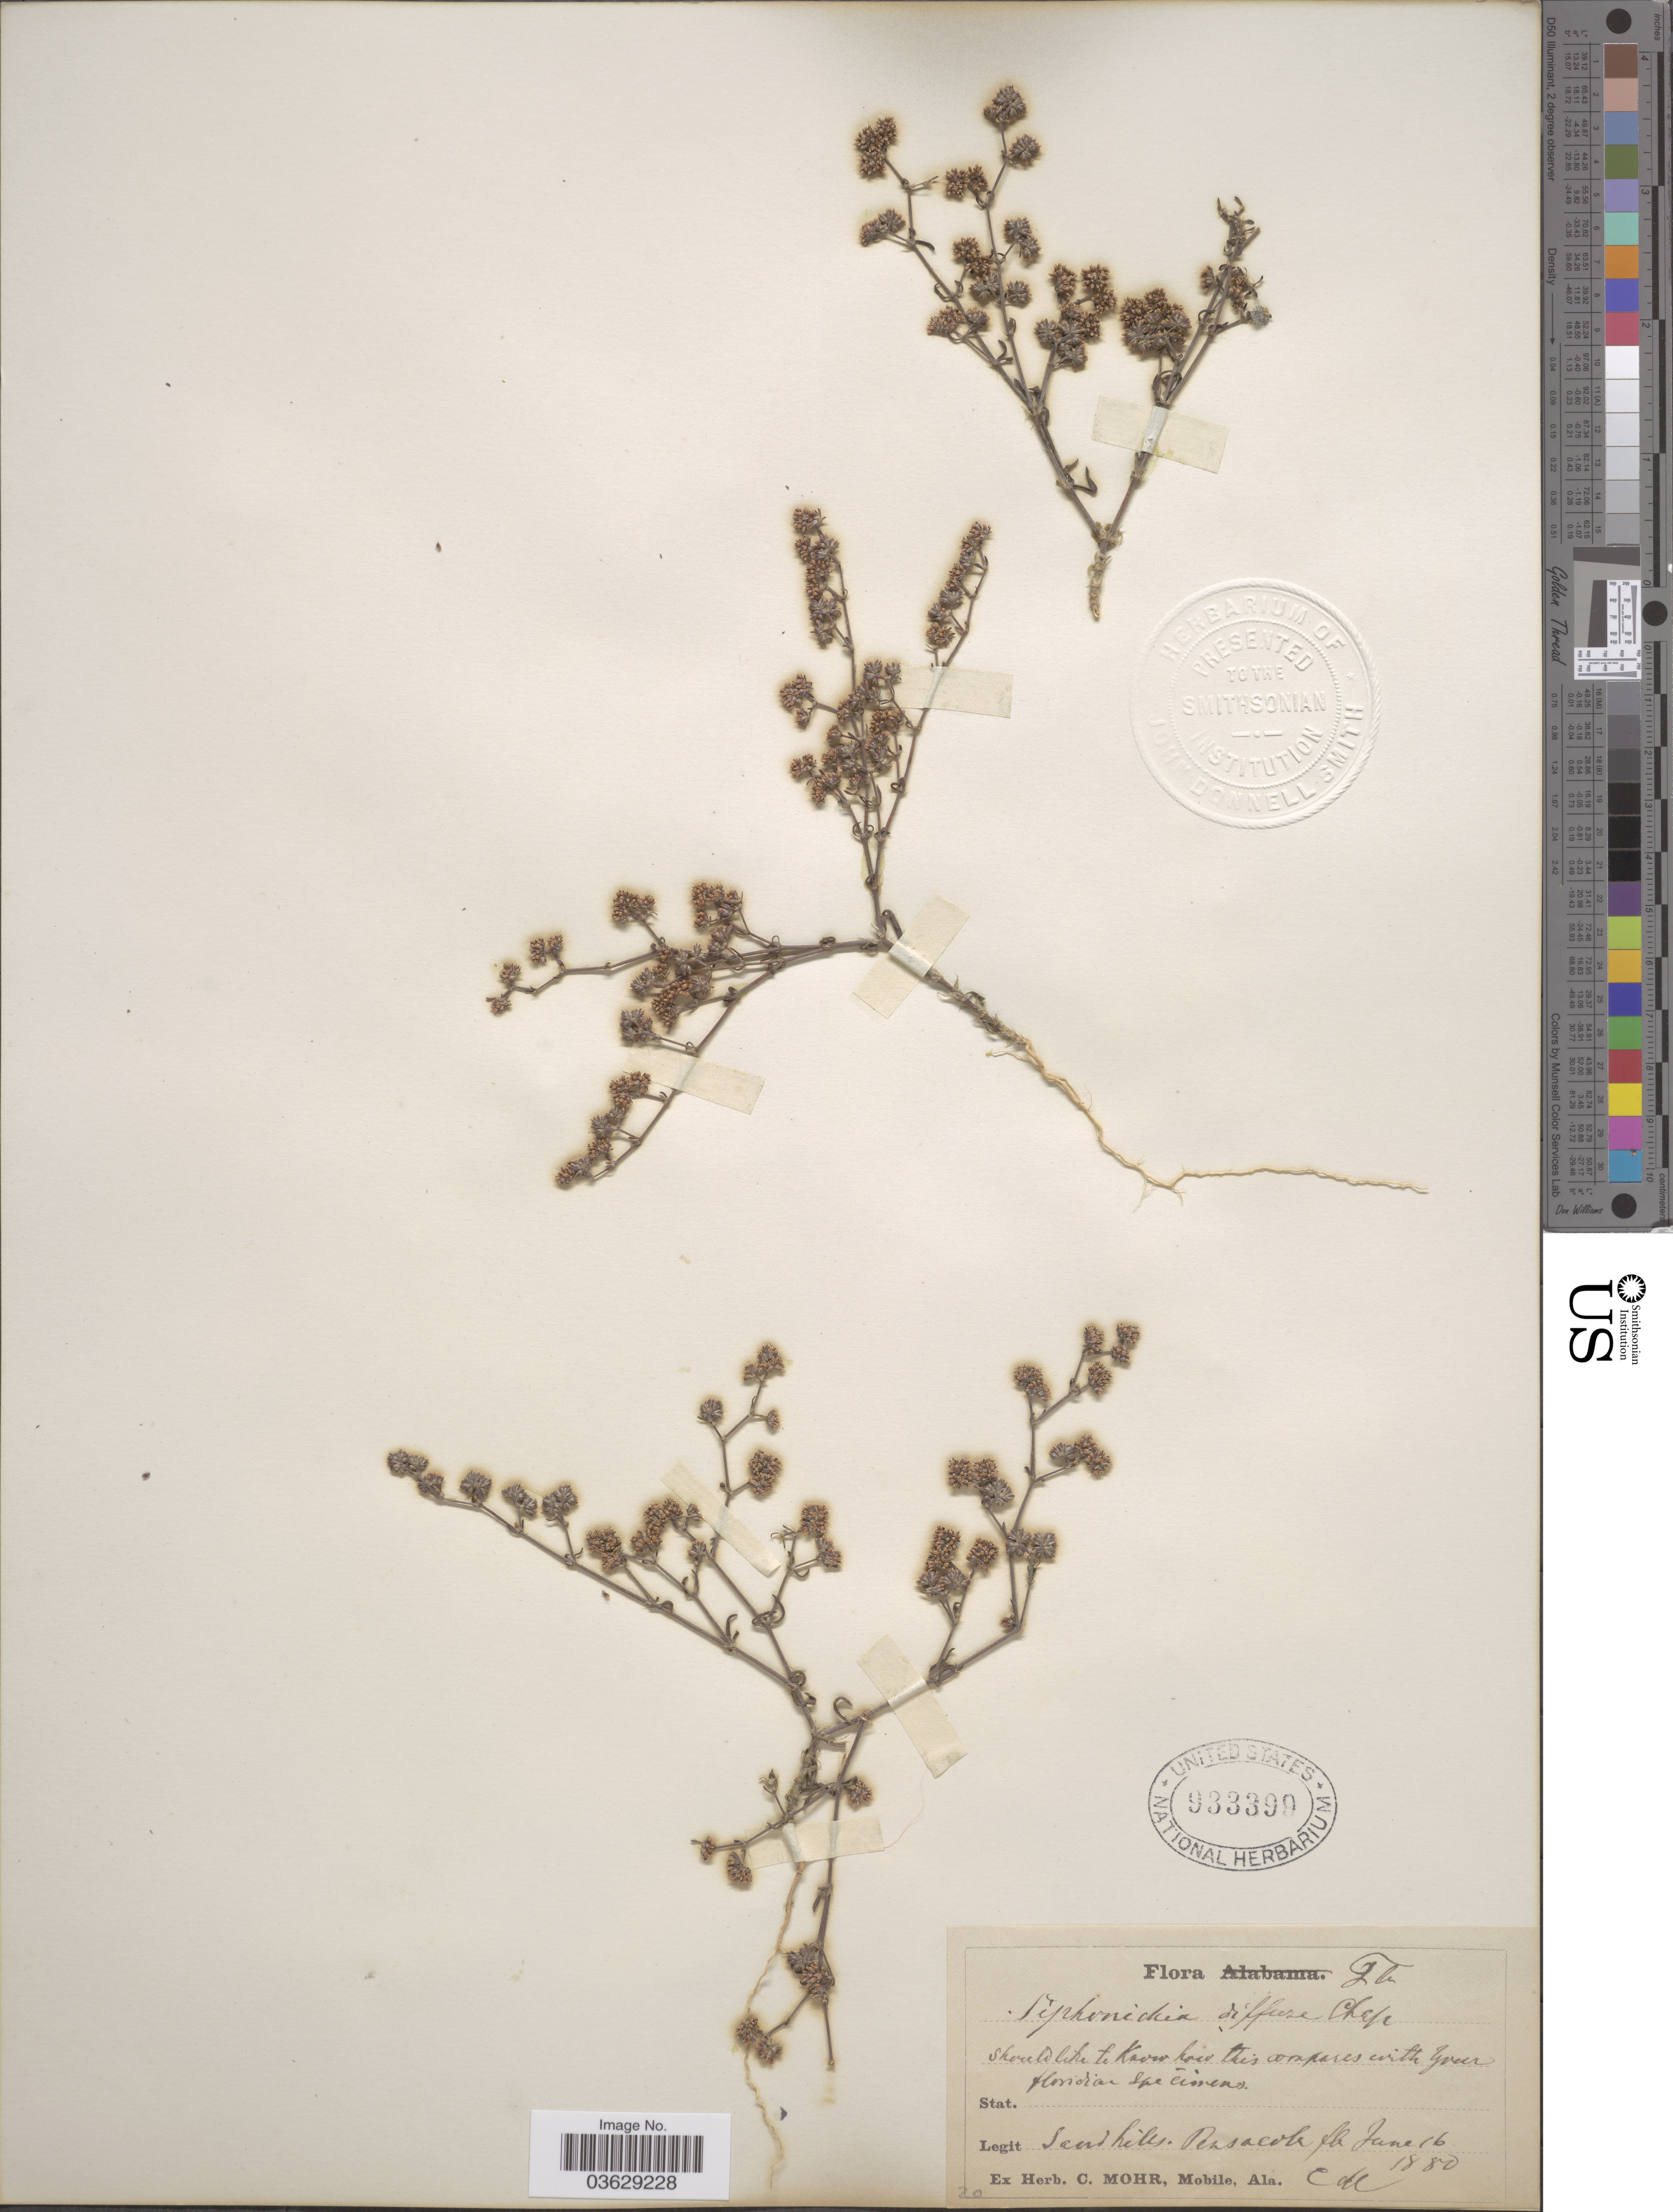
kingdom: Plantae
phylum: Tracheophyta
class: Magnoliopsida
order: Caryophyllales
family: Caryophyllaceae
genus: Paronychia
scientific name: Paronychia patula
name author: Shinners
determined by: Strong, Mark T., (BOT), Smithsonian Institution - National Museum of Natural History (UNITED STATES)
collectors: ex herb. C. Mohr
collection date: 1880-06-16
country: United States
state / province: Florida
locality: Pensacola.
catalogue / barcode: US 933399